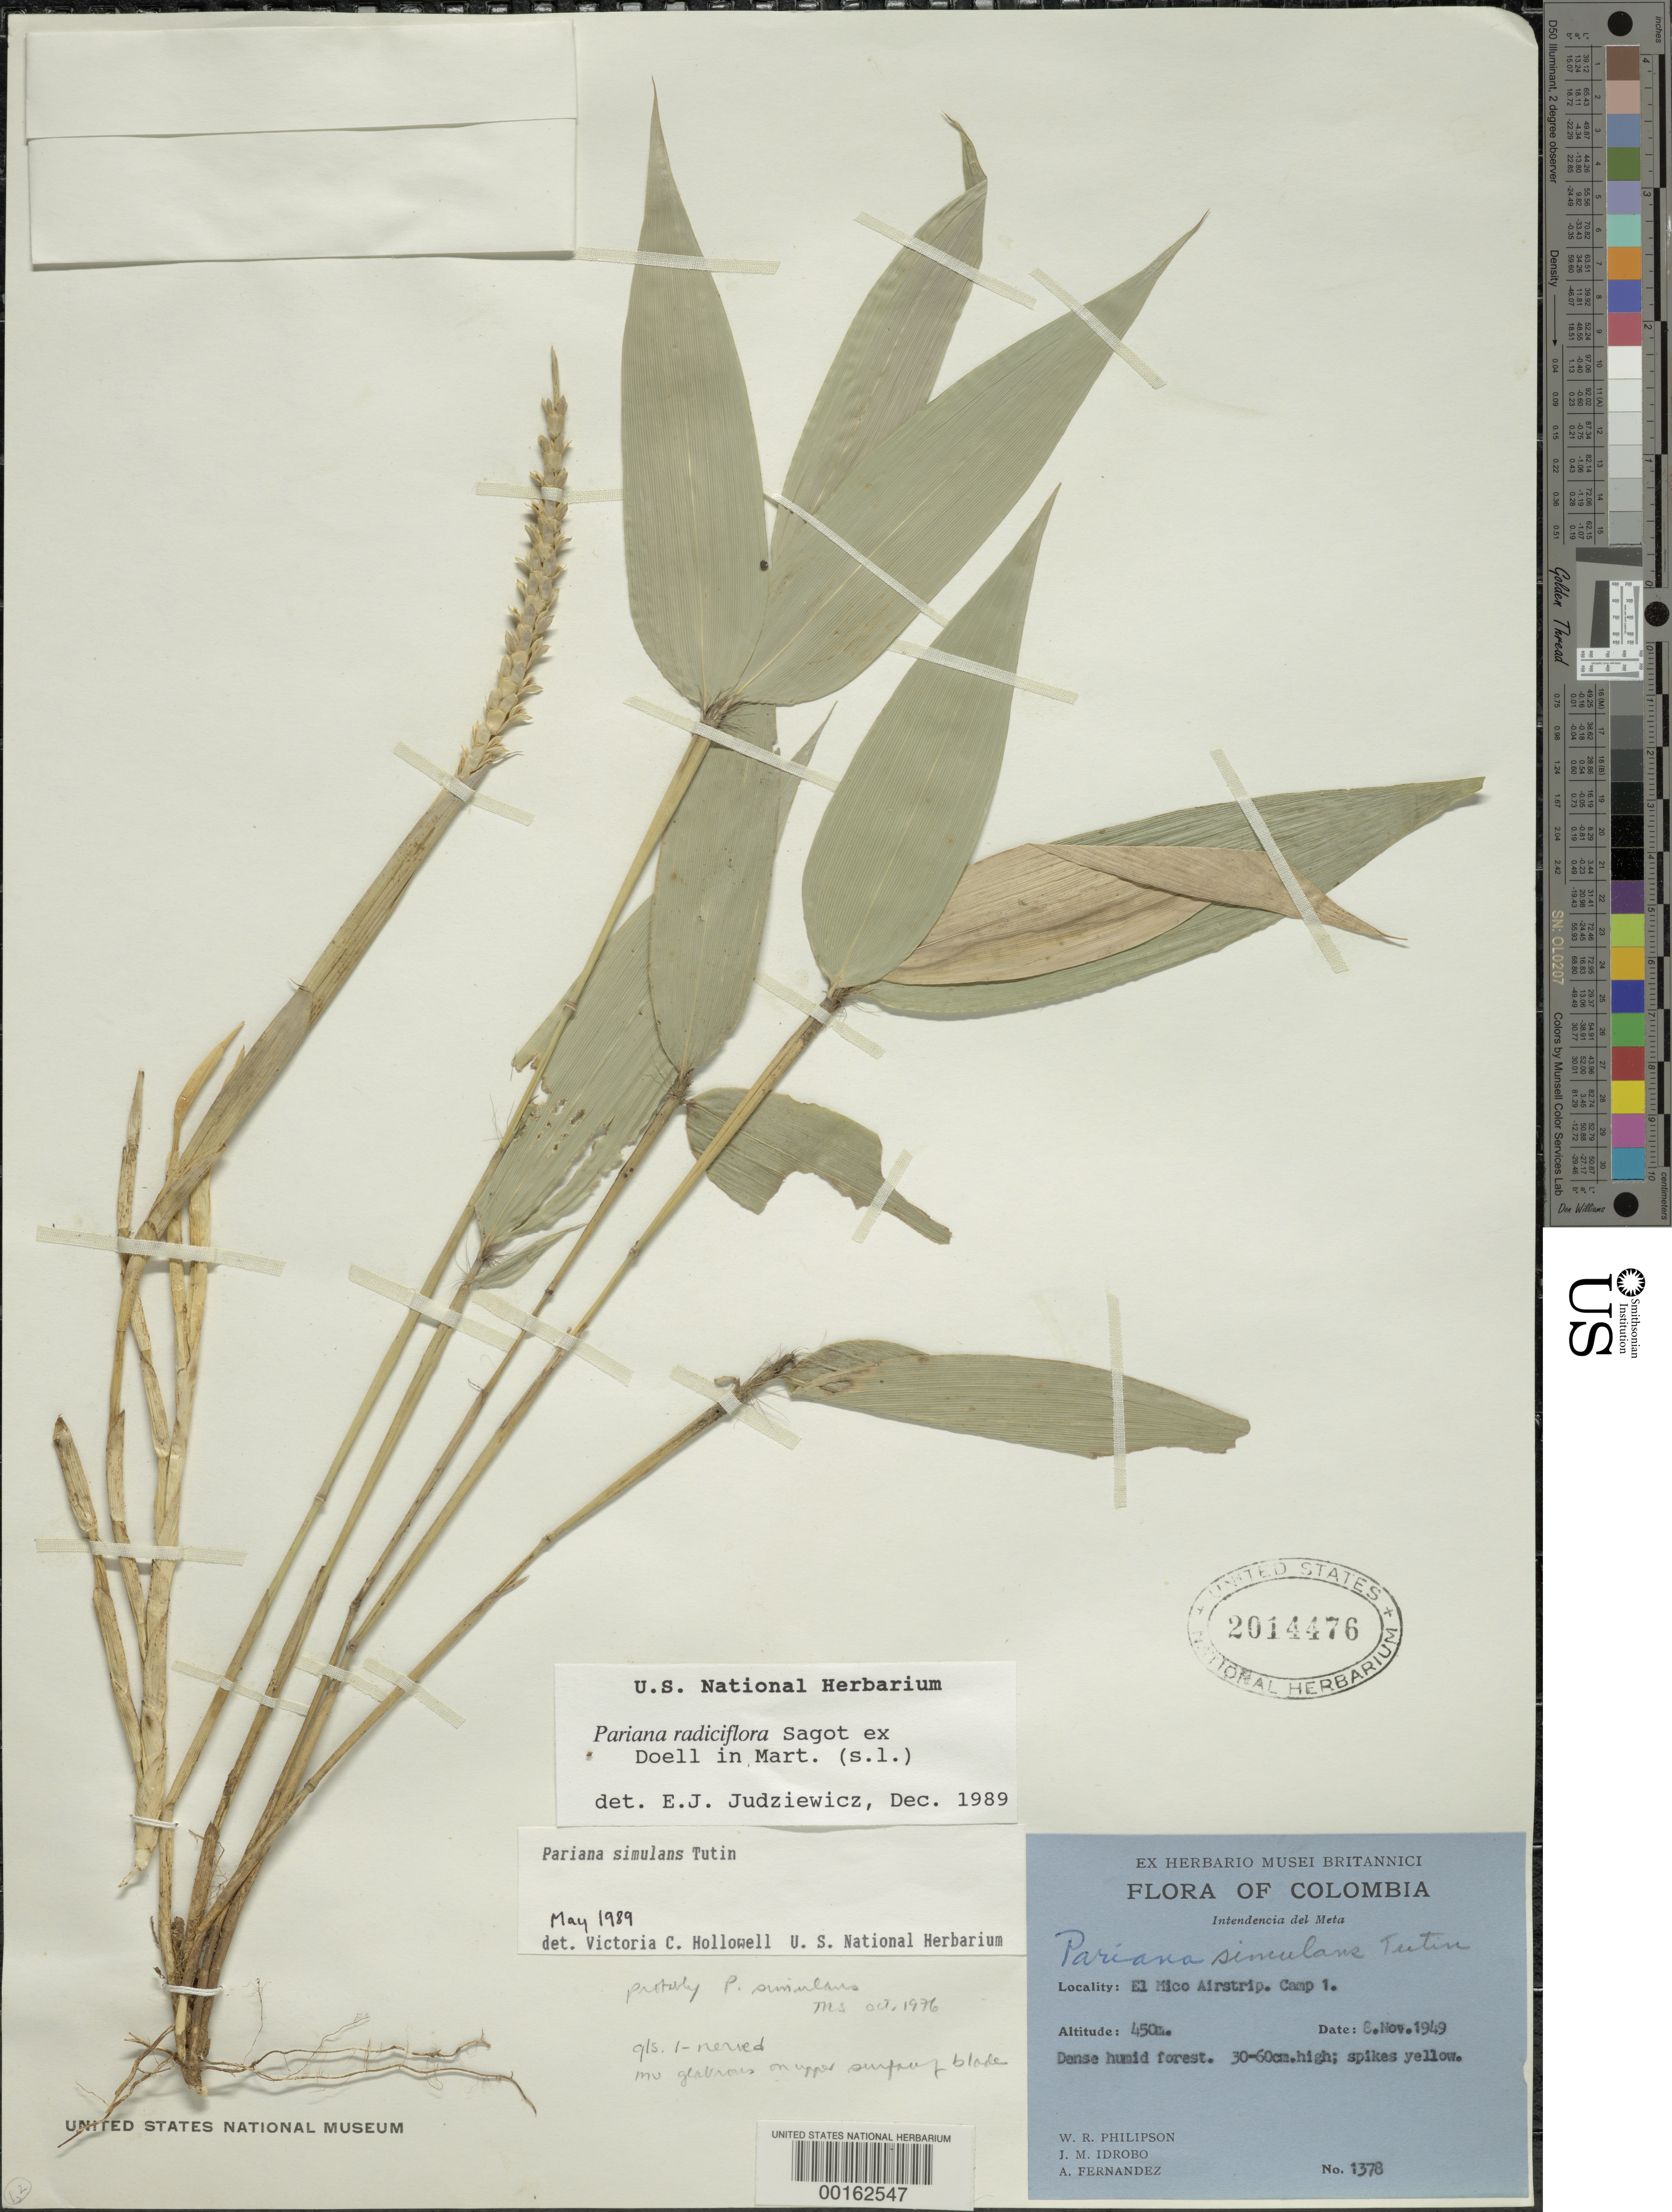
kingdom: Plantae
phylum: Tracheophyta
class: Liliopsida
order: Poales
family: Poaceae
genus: Pariana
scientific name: Pariana simulans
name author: Tutin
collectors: W. R. Philipson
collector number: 1378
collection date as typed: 08 Nov 1949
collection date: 1949-11-08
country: Colombia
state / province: Meta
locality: El Mico airstrip, camp 1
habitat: Dense humid forest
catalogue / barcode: US 2014476